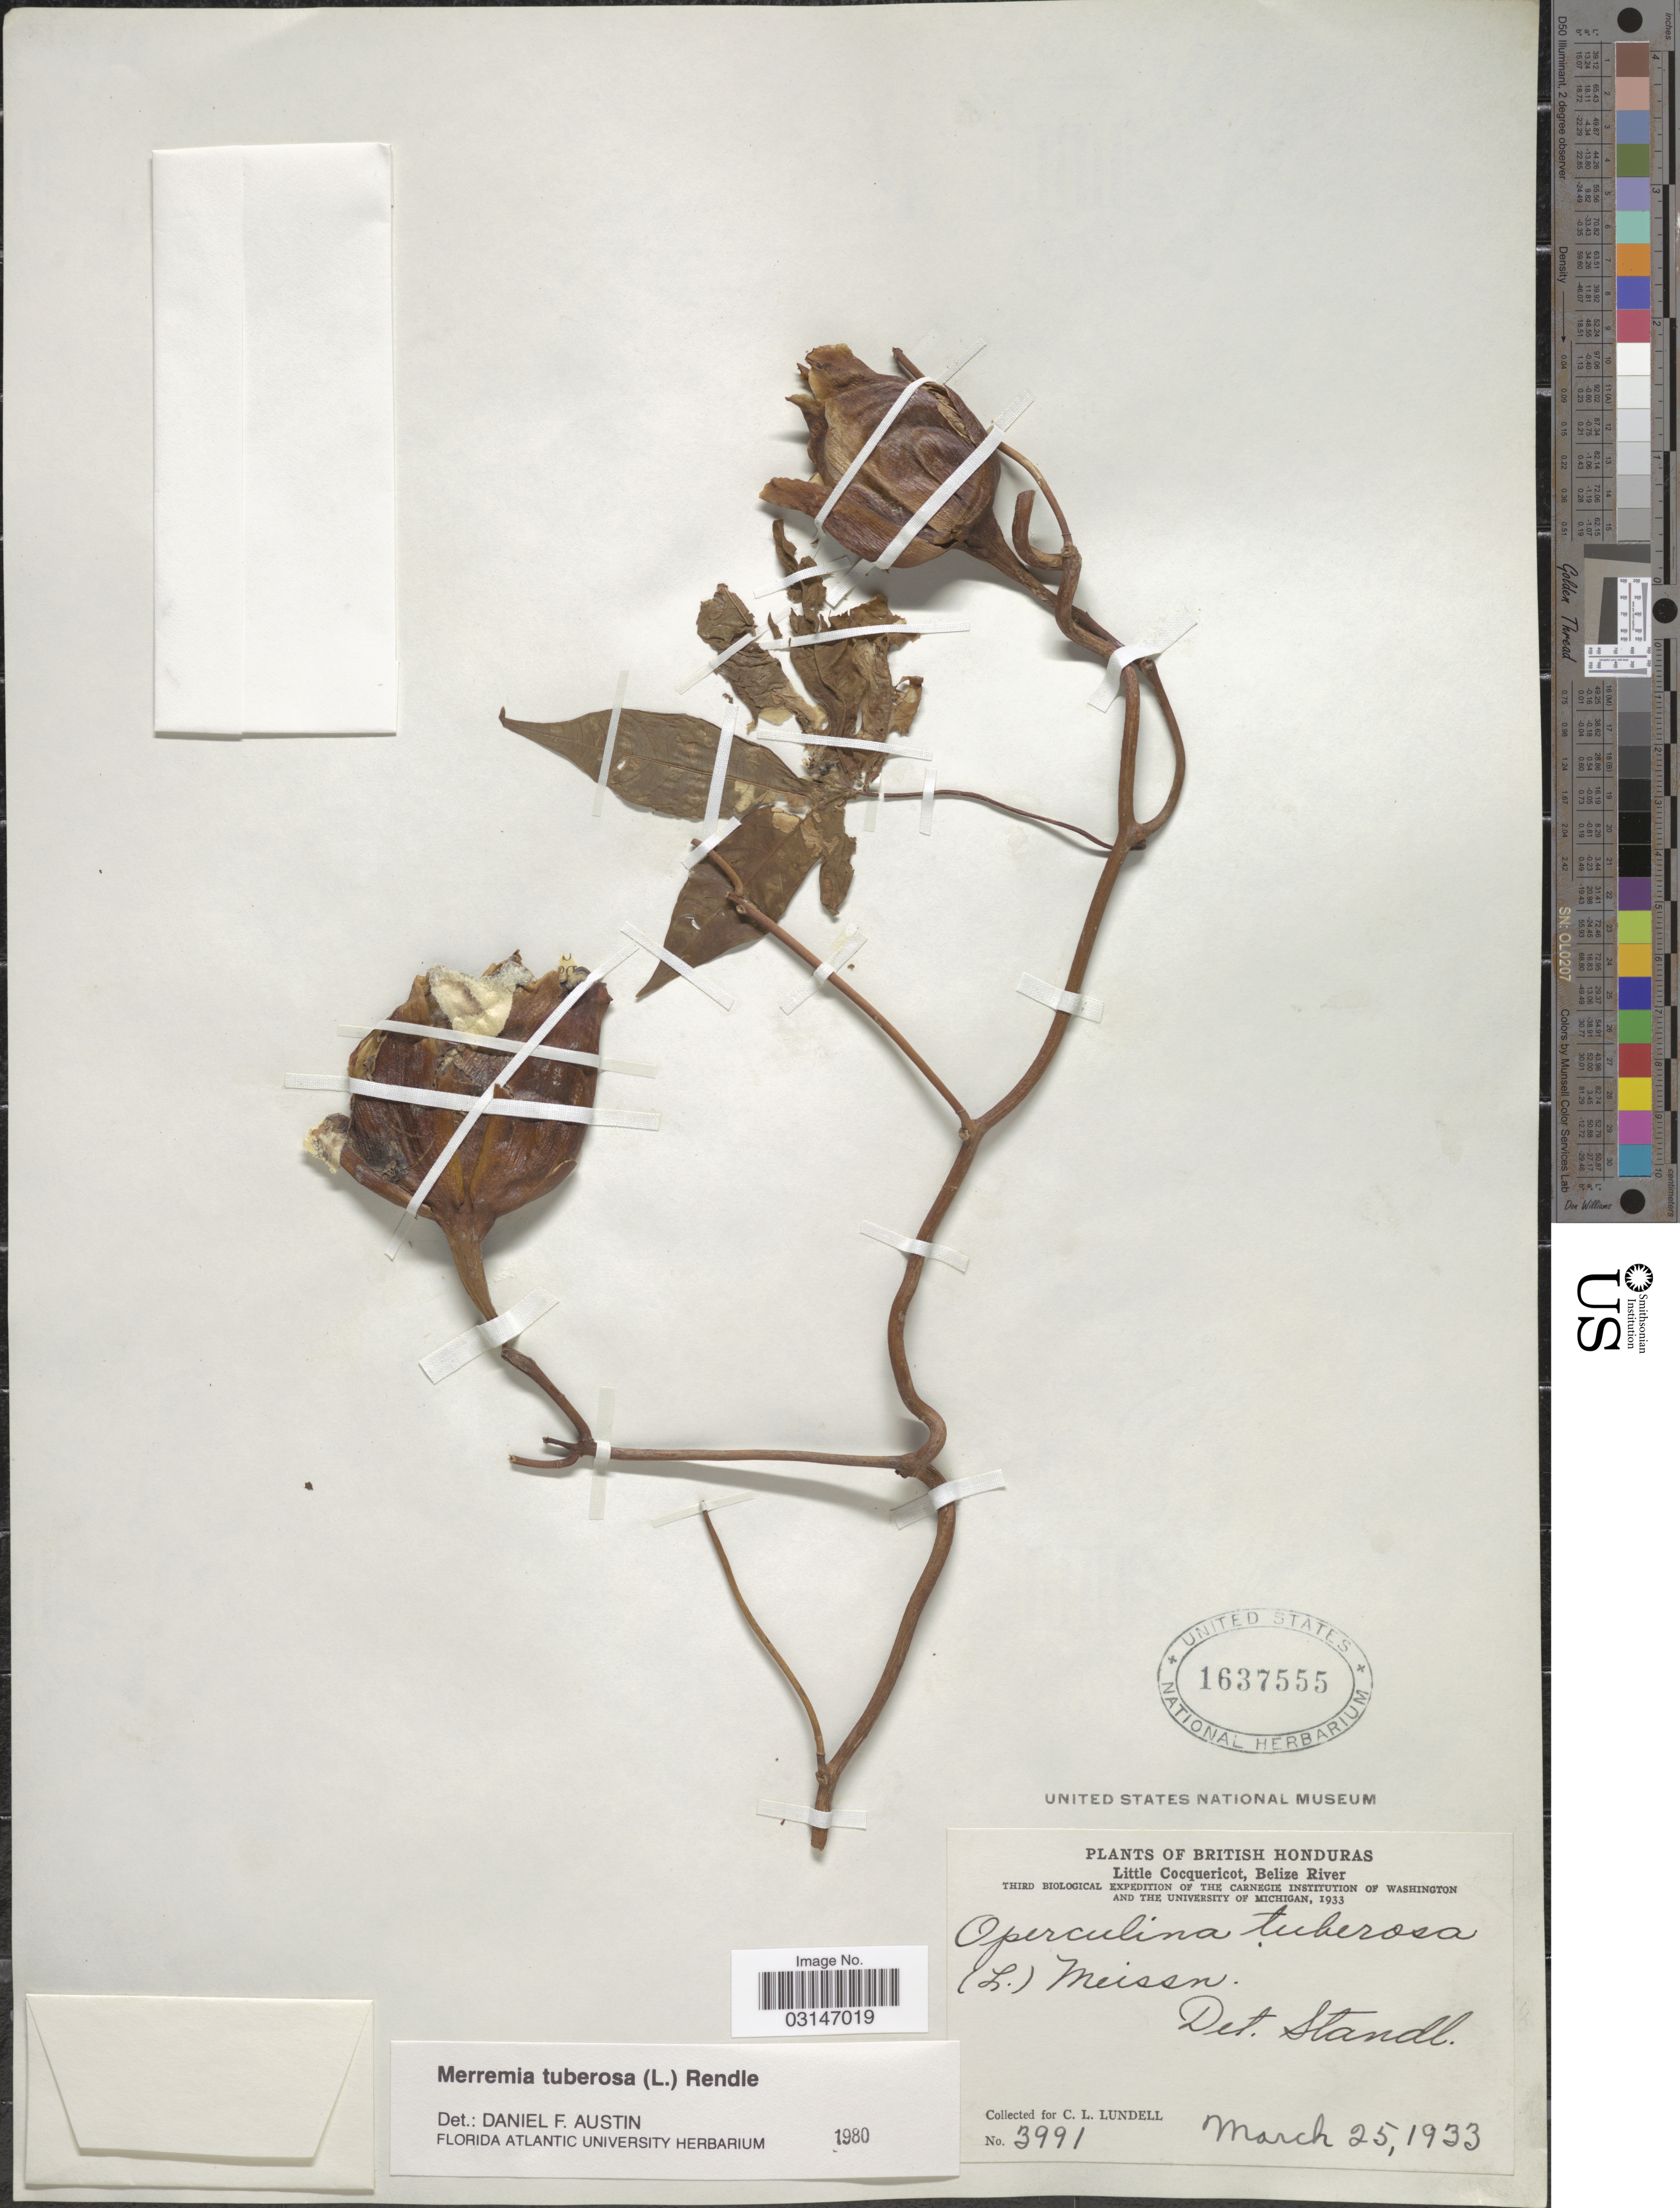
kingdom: Plantae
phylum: Tracheophyta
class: Magnoliopsida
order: Solanales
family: Convolvulaceae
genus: Distimake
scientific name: Distimake tuberosus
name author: (L.) A. R. Simões & Staples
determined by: Strong, Mark T., (BOT), Smithsonian Institution - National Museum of Natural History (UNITED STATES)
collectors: C. L. Lundell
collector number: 3991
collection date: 1933-03-25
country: Belize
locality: British Honduras, Little Cocquericot, Belize River.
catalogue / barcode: US 1637555